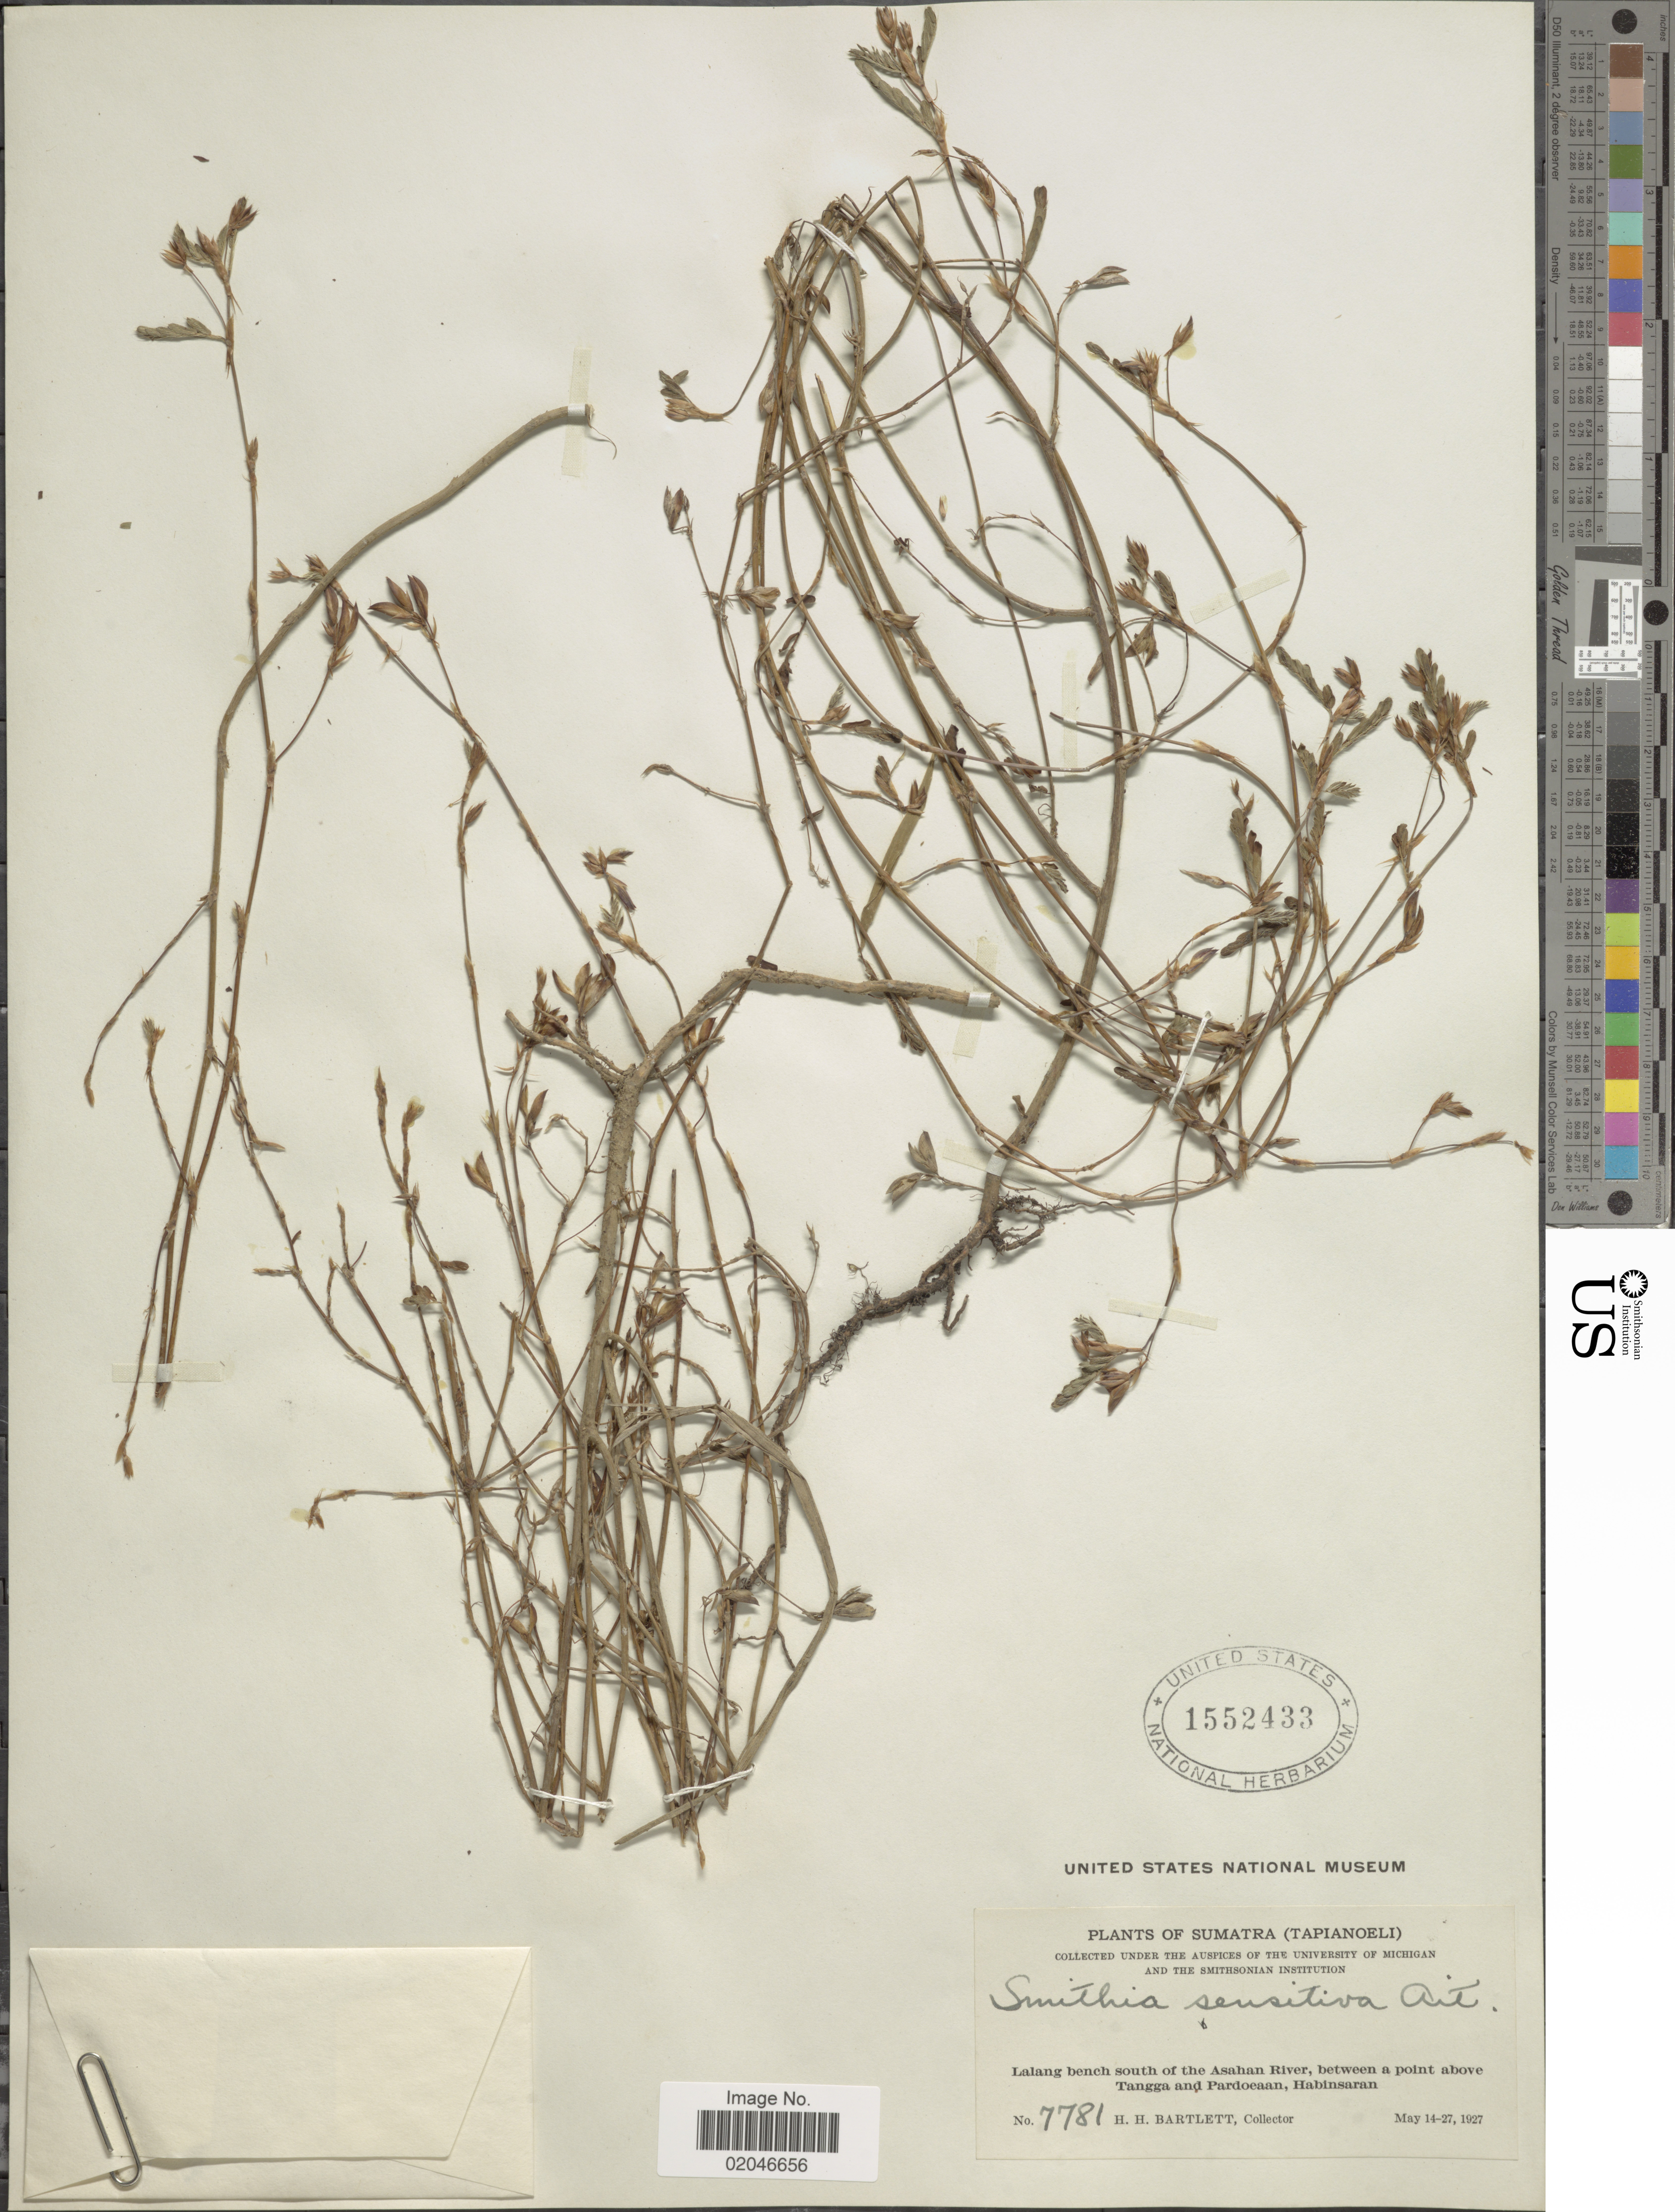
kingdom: Plantae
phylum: Tracheophyta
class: Magnoliopsida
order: Fabales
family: Fabaceae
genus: Smithia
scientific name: Smithia sensitiva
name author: Aiton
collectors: H. H. Bartlett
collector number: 7781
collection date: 1927-05-14/1927-05-27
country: Indonesia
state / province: Sumatra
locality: (Tapianoeli) Lalang bench south of the Asahan River, between a point above Tangga and Pardoeaan, Habinsaran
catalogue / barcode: US 1552433